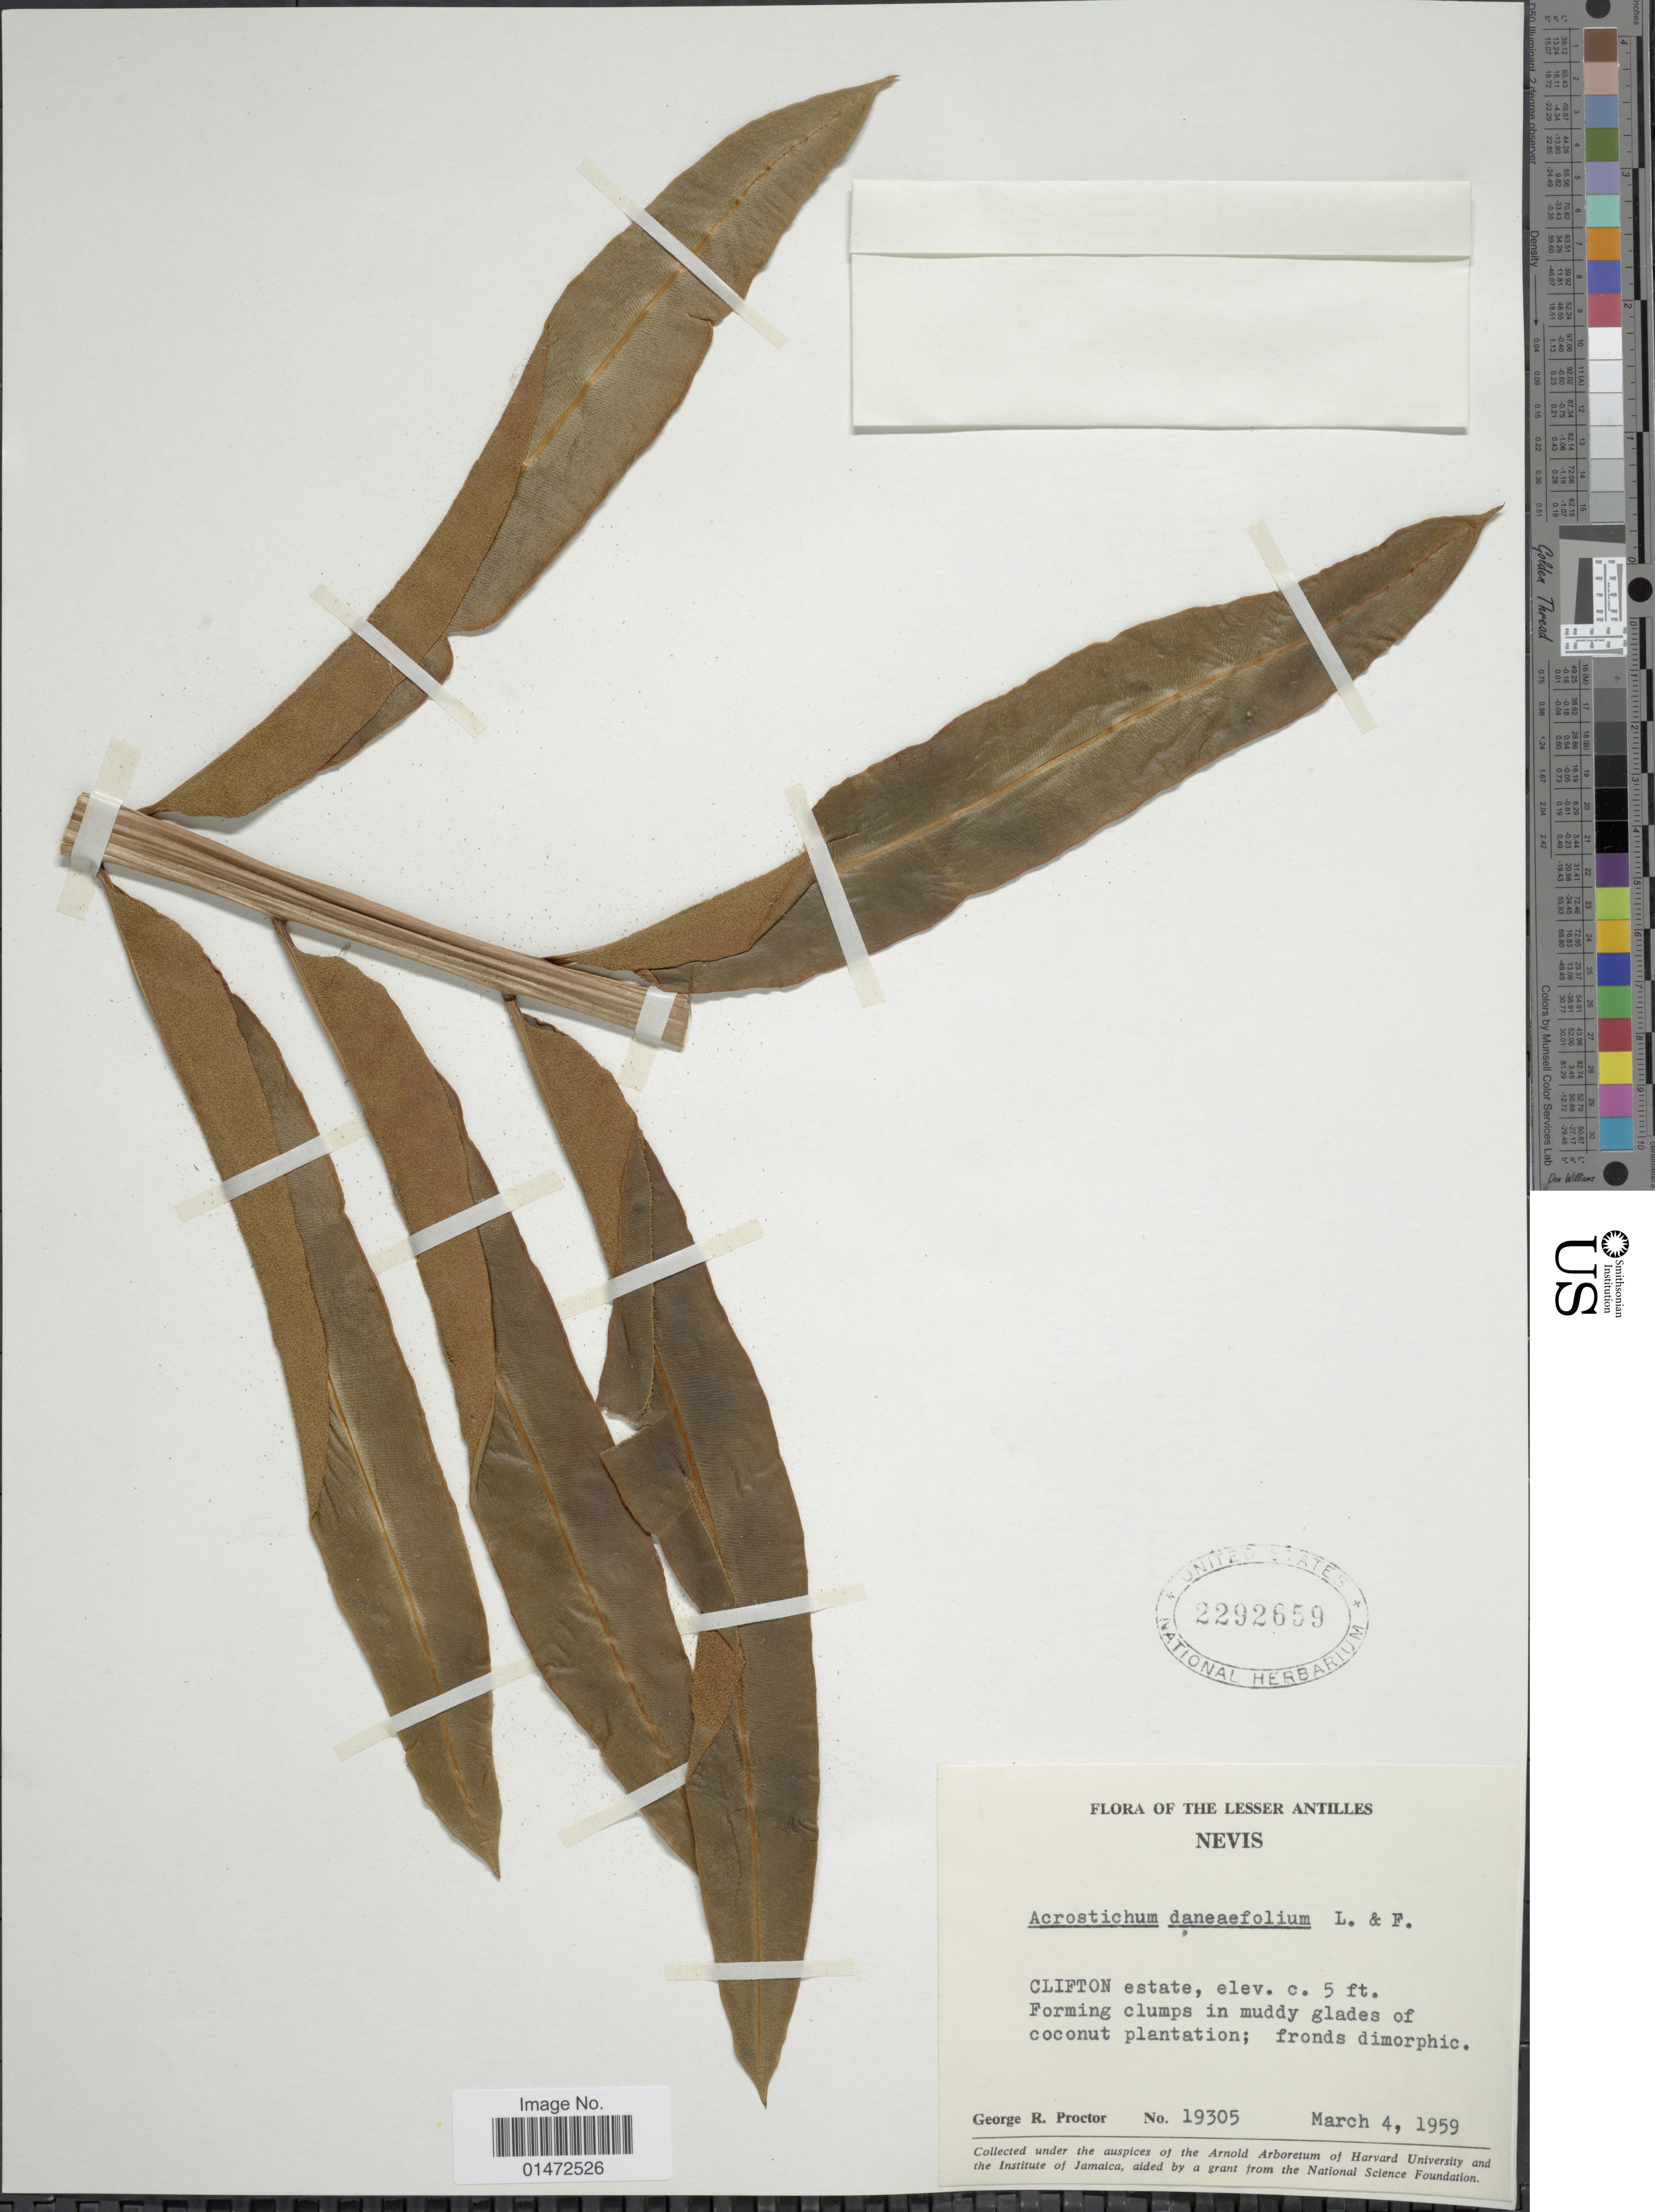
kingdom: Plantae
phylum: Tracheophyta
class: Polypodiopsida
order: Polypodiales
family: Pteridaceae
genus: Acrostichum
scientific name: Acrostichum danaeifolium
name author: Langsd. & Fisch.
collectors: G. R. Proctor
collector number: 19305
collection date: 1959-03-04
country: St. Christopher-Nevis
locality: Lesser Antilles. Nevis. Clifton estate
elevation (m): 2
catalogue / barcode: US 2292659